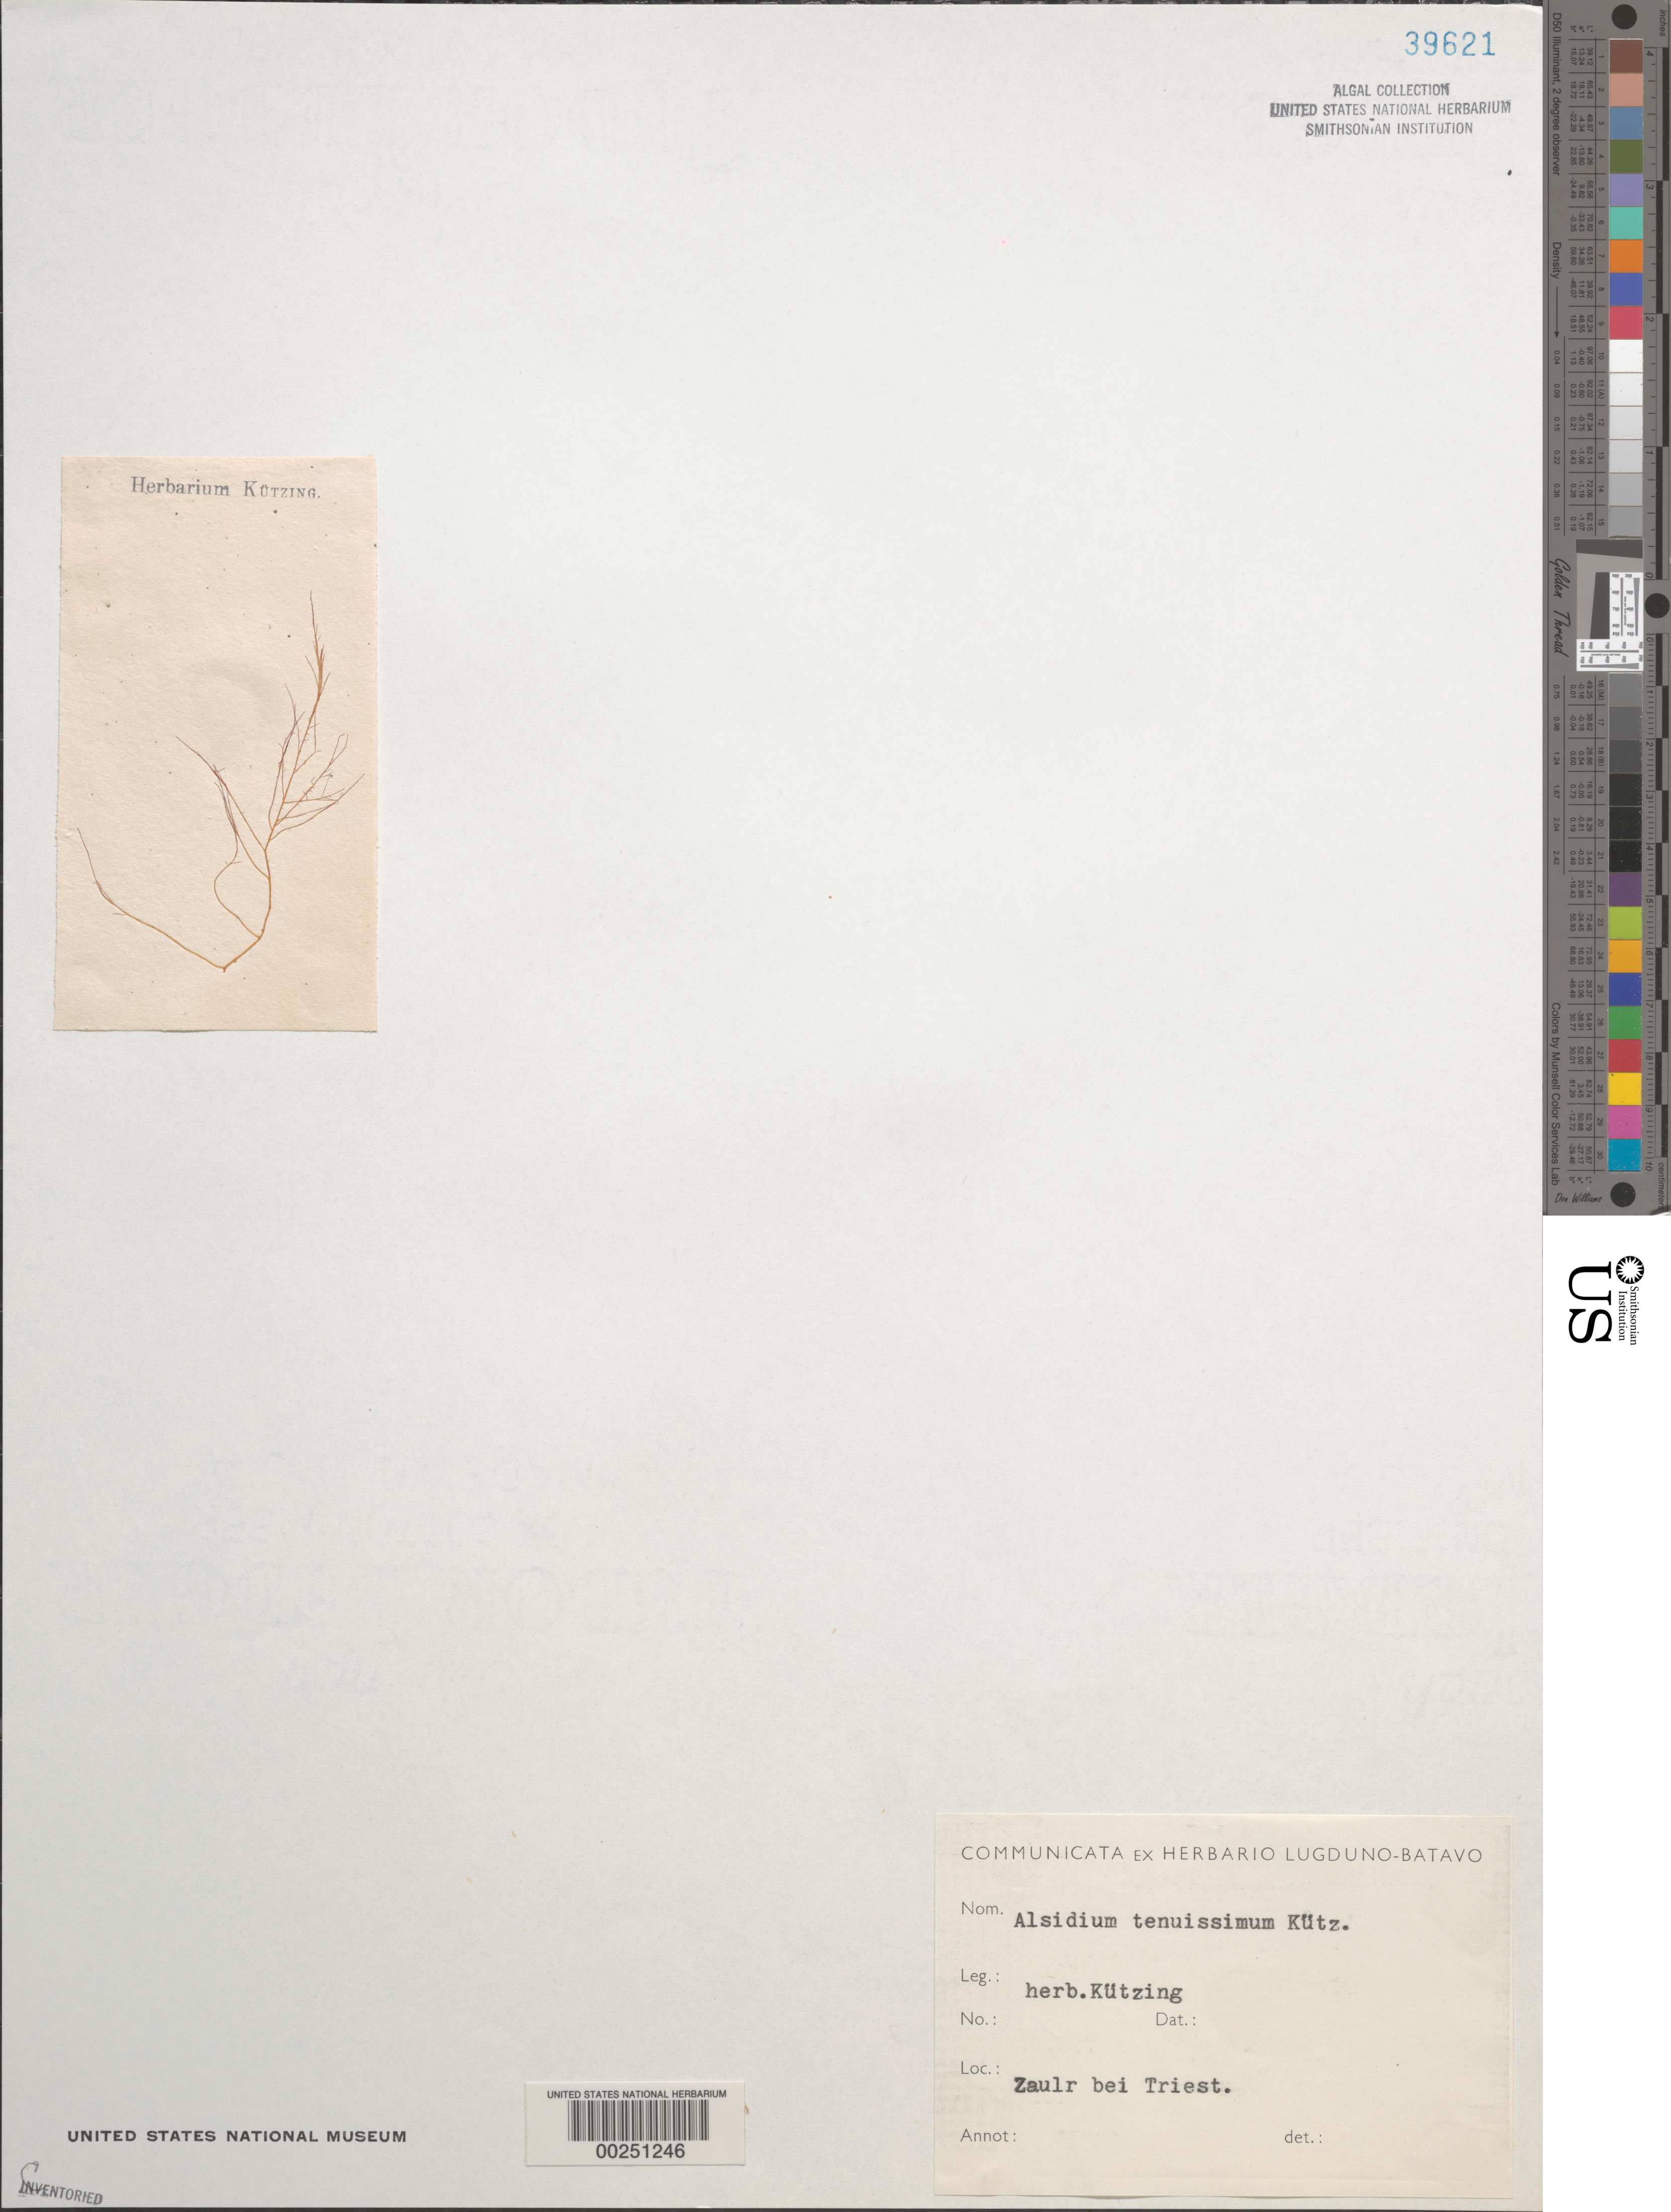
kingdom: Plantae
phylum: Rhodophyta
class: Florideophyceae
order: Ceramiales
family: Rhodomelaceae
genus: Alsidium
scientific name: Alsidium tenuissimum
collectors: F. Kuetzing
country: Italy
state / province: Friuli-Venezia Giulia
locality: Aquilinia (Zaule), near Trieste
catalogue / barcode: US 39621